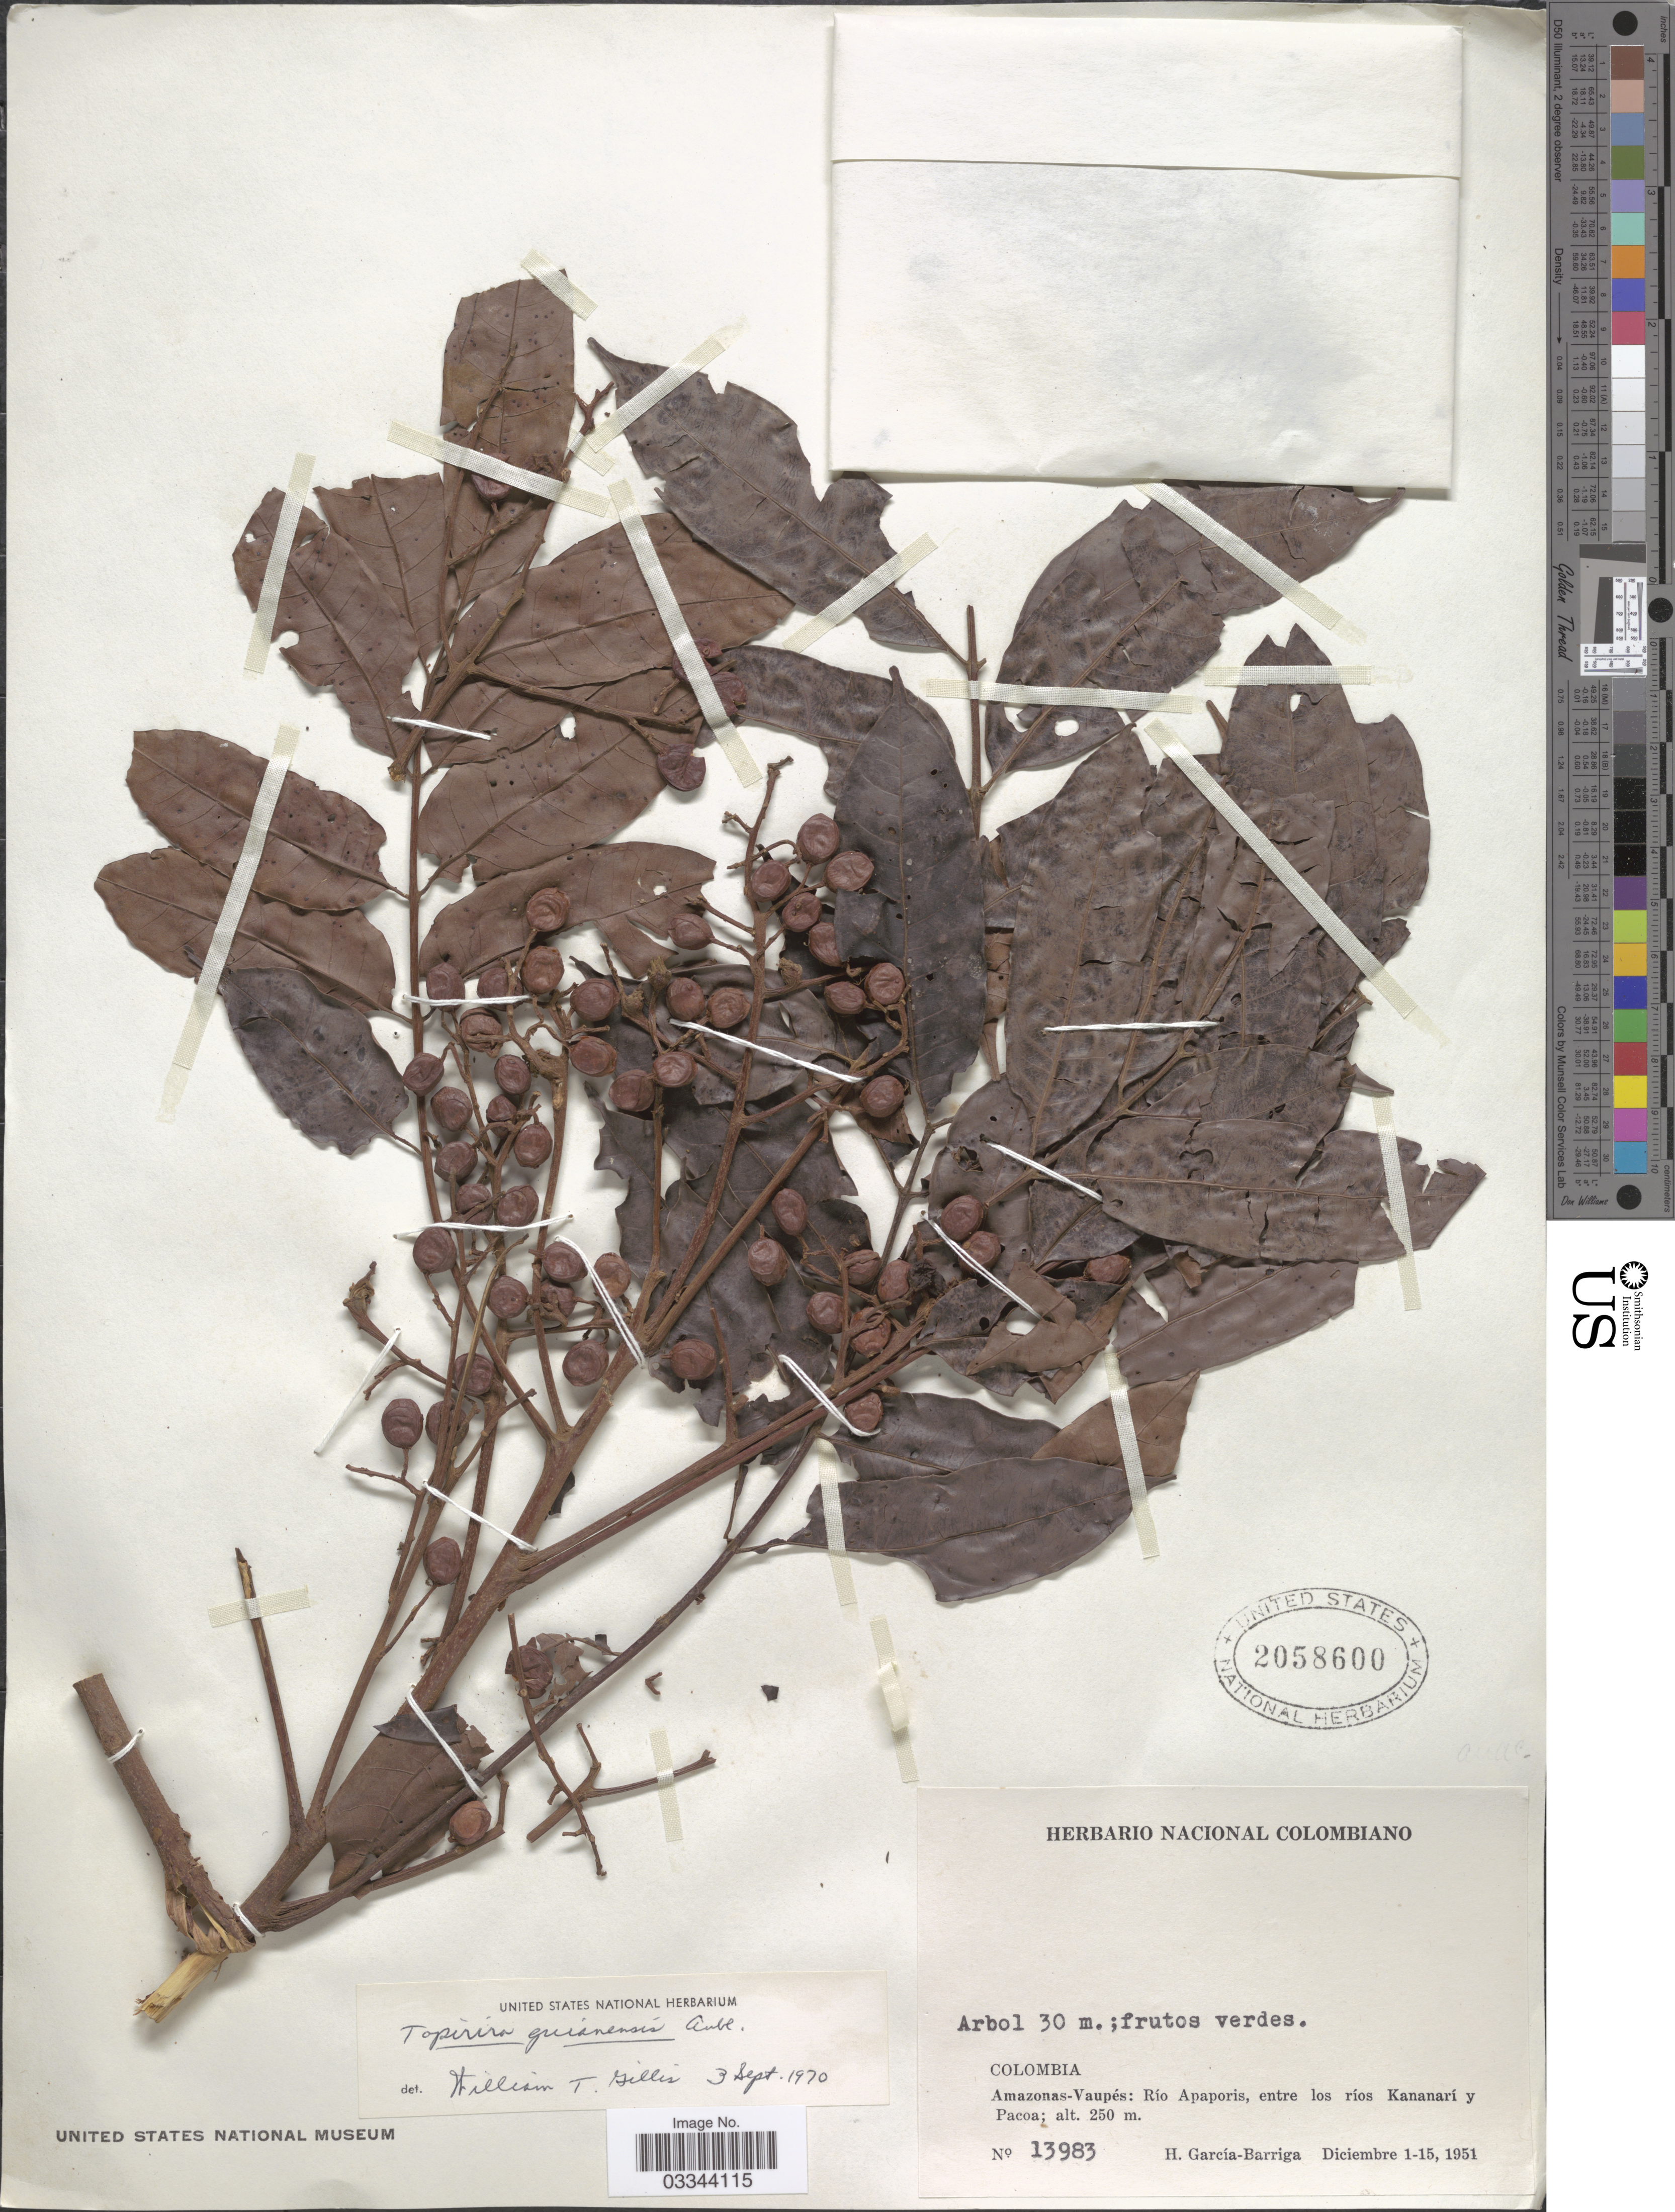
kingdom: Plantae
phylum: Tracheophyta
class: Magnoliopsida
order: Sapindales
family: Anacardiaceae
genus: Tapirira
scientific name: Tapirira guianensis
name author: Aubl.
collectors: H. García Barriga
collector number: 13983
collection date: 1951-12-01/1951-12-15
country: Colombia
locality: Amazonas- Vaupés: Río Apaporis, entre los ríos Kananarí y Pacoa.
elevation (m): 250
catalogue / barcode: US 2058600